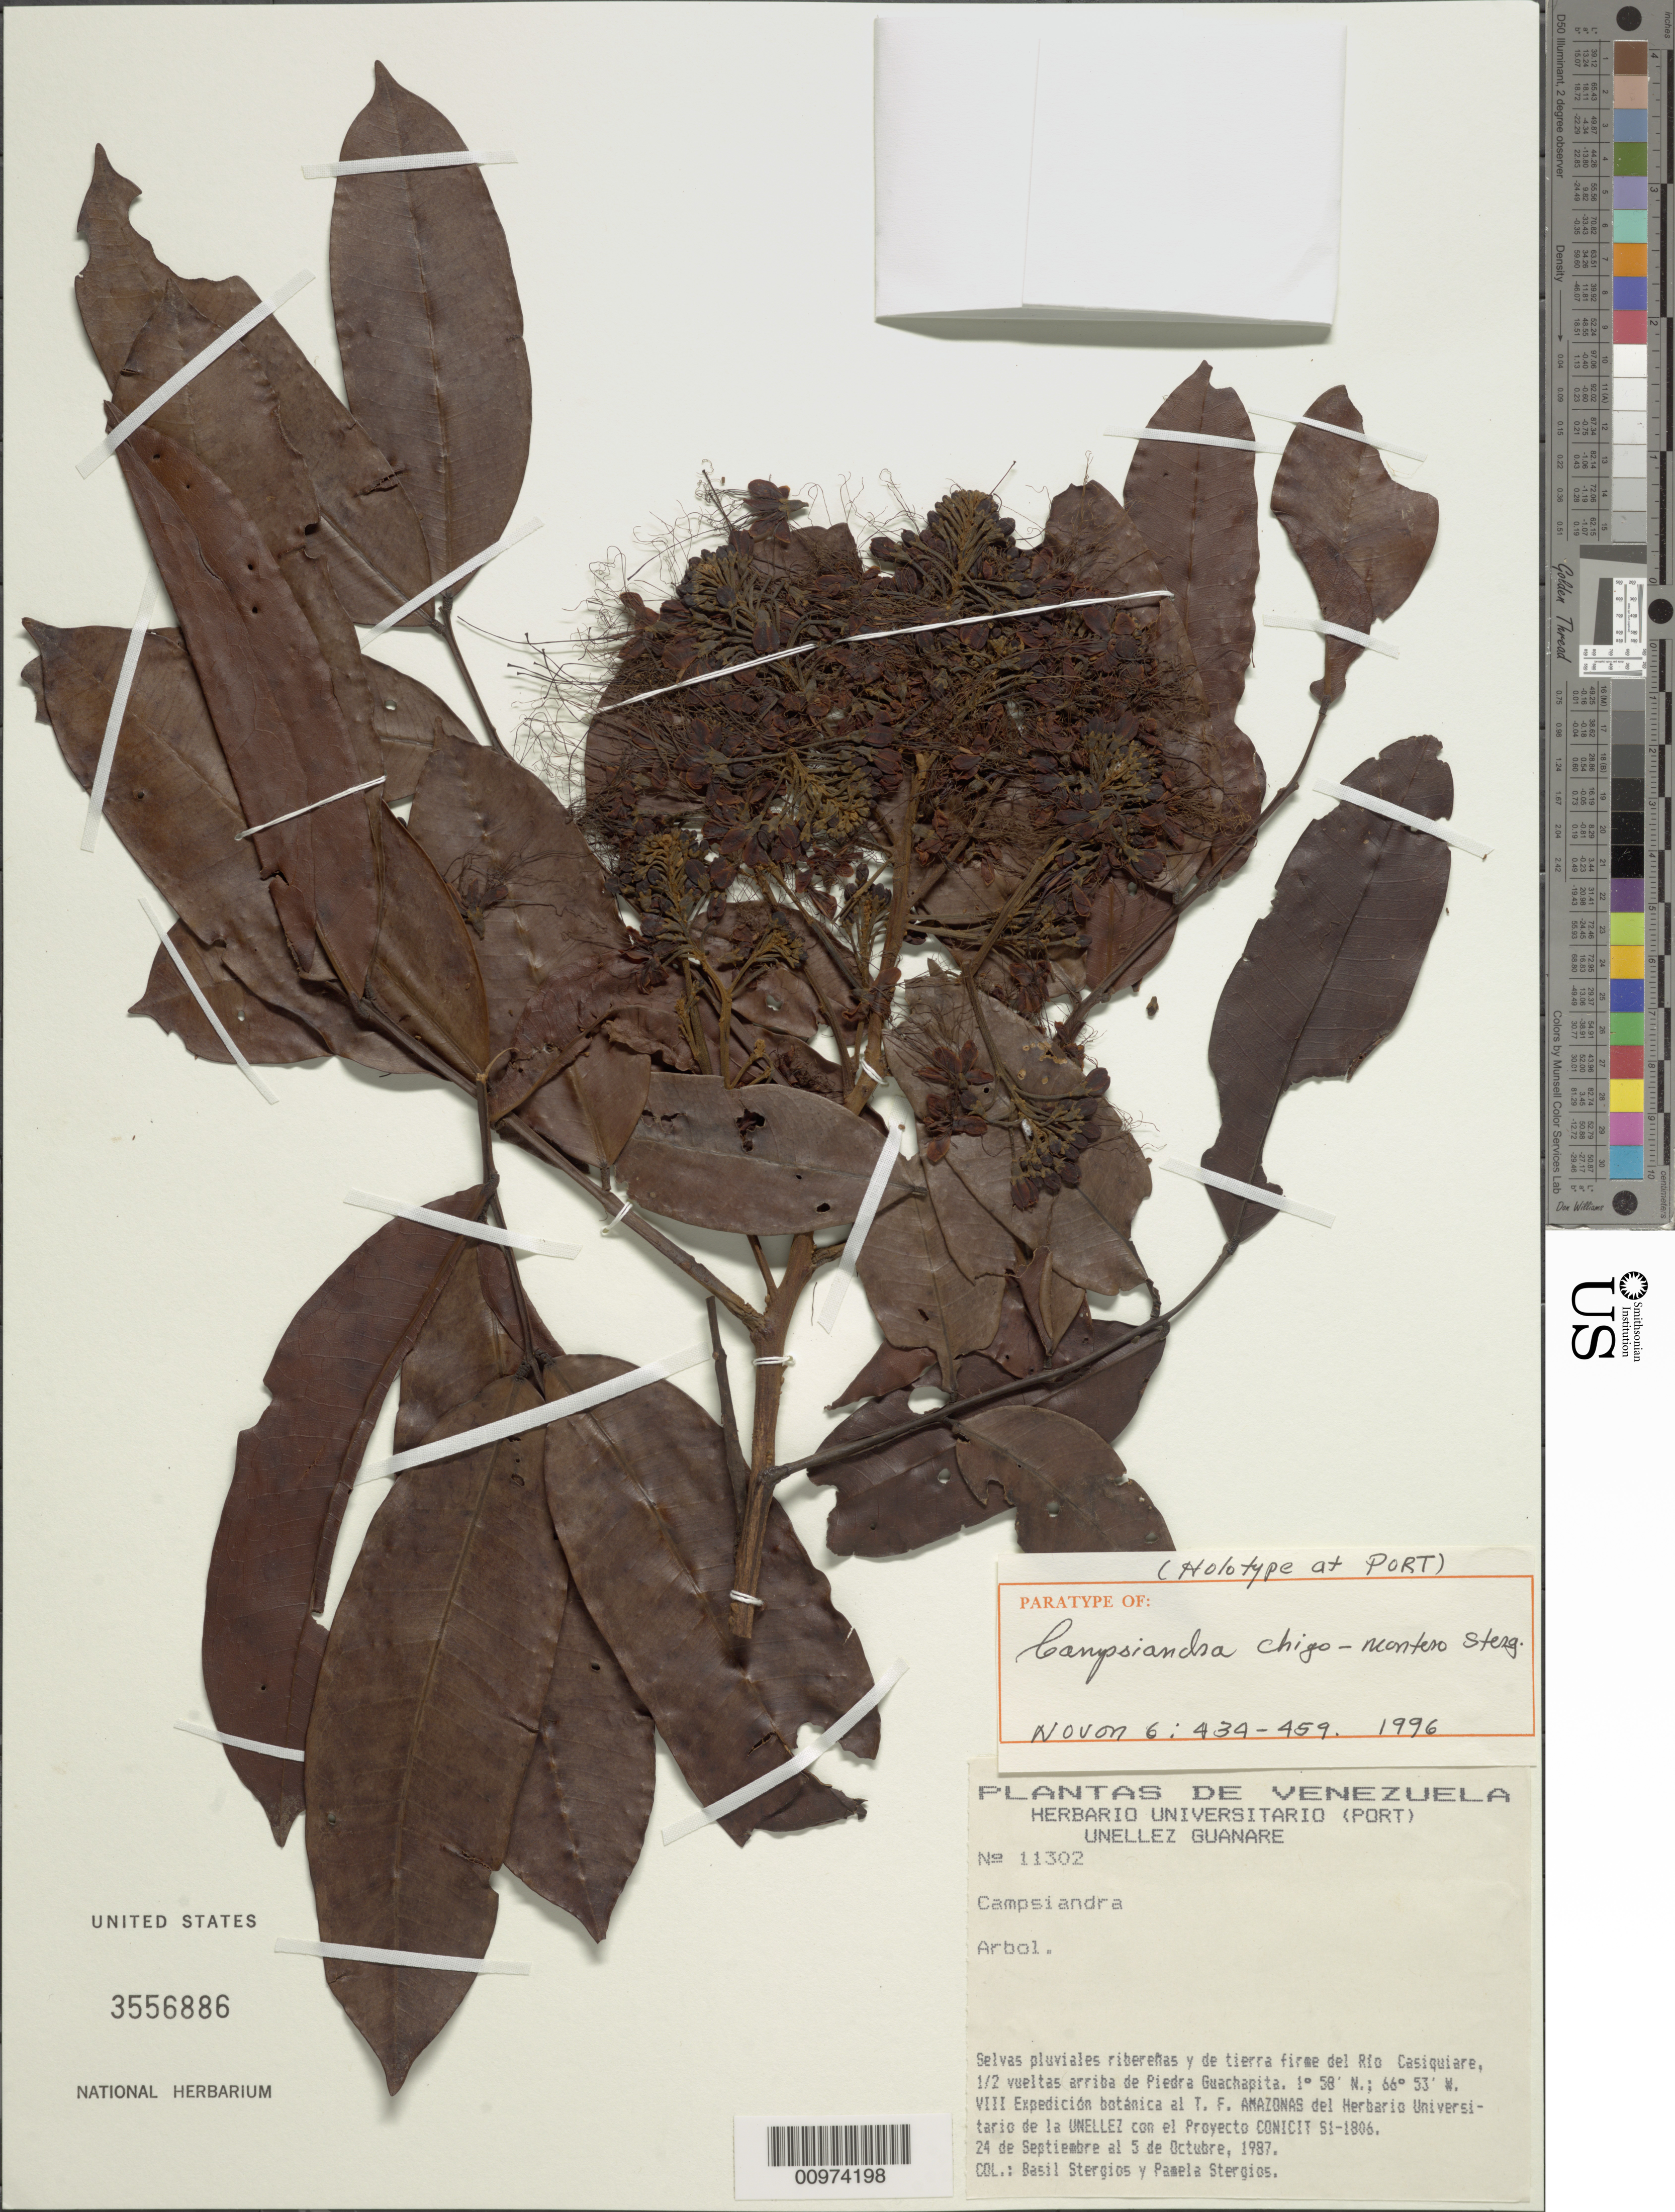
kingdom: Plantae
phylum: Tracheophyta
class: Magnoliopsida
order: Fabales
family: Fabaceae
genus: Campsiandra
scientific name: Campsiandra chigo-montero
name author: Stergios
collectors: B. G. Stergios & P. Stergios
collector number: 11302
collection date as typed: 24-Sep-87 to 5-Oct-87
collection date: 1987-09-24/1987-10-05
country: Venezuela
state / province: Amazonas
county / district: Río Negro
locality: Rio Casiquiare, 1/2 vueltas arriba de Piedra Guachapita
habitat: Selvas pluviales riberenas y de tierra firme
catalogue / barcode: US 3556886